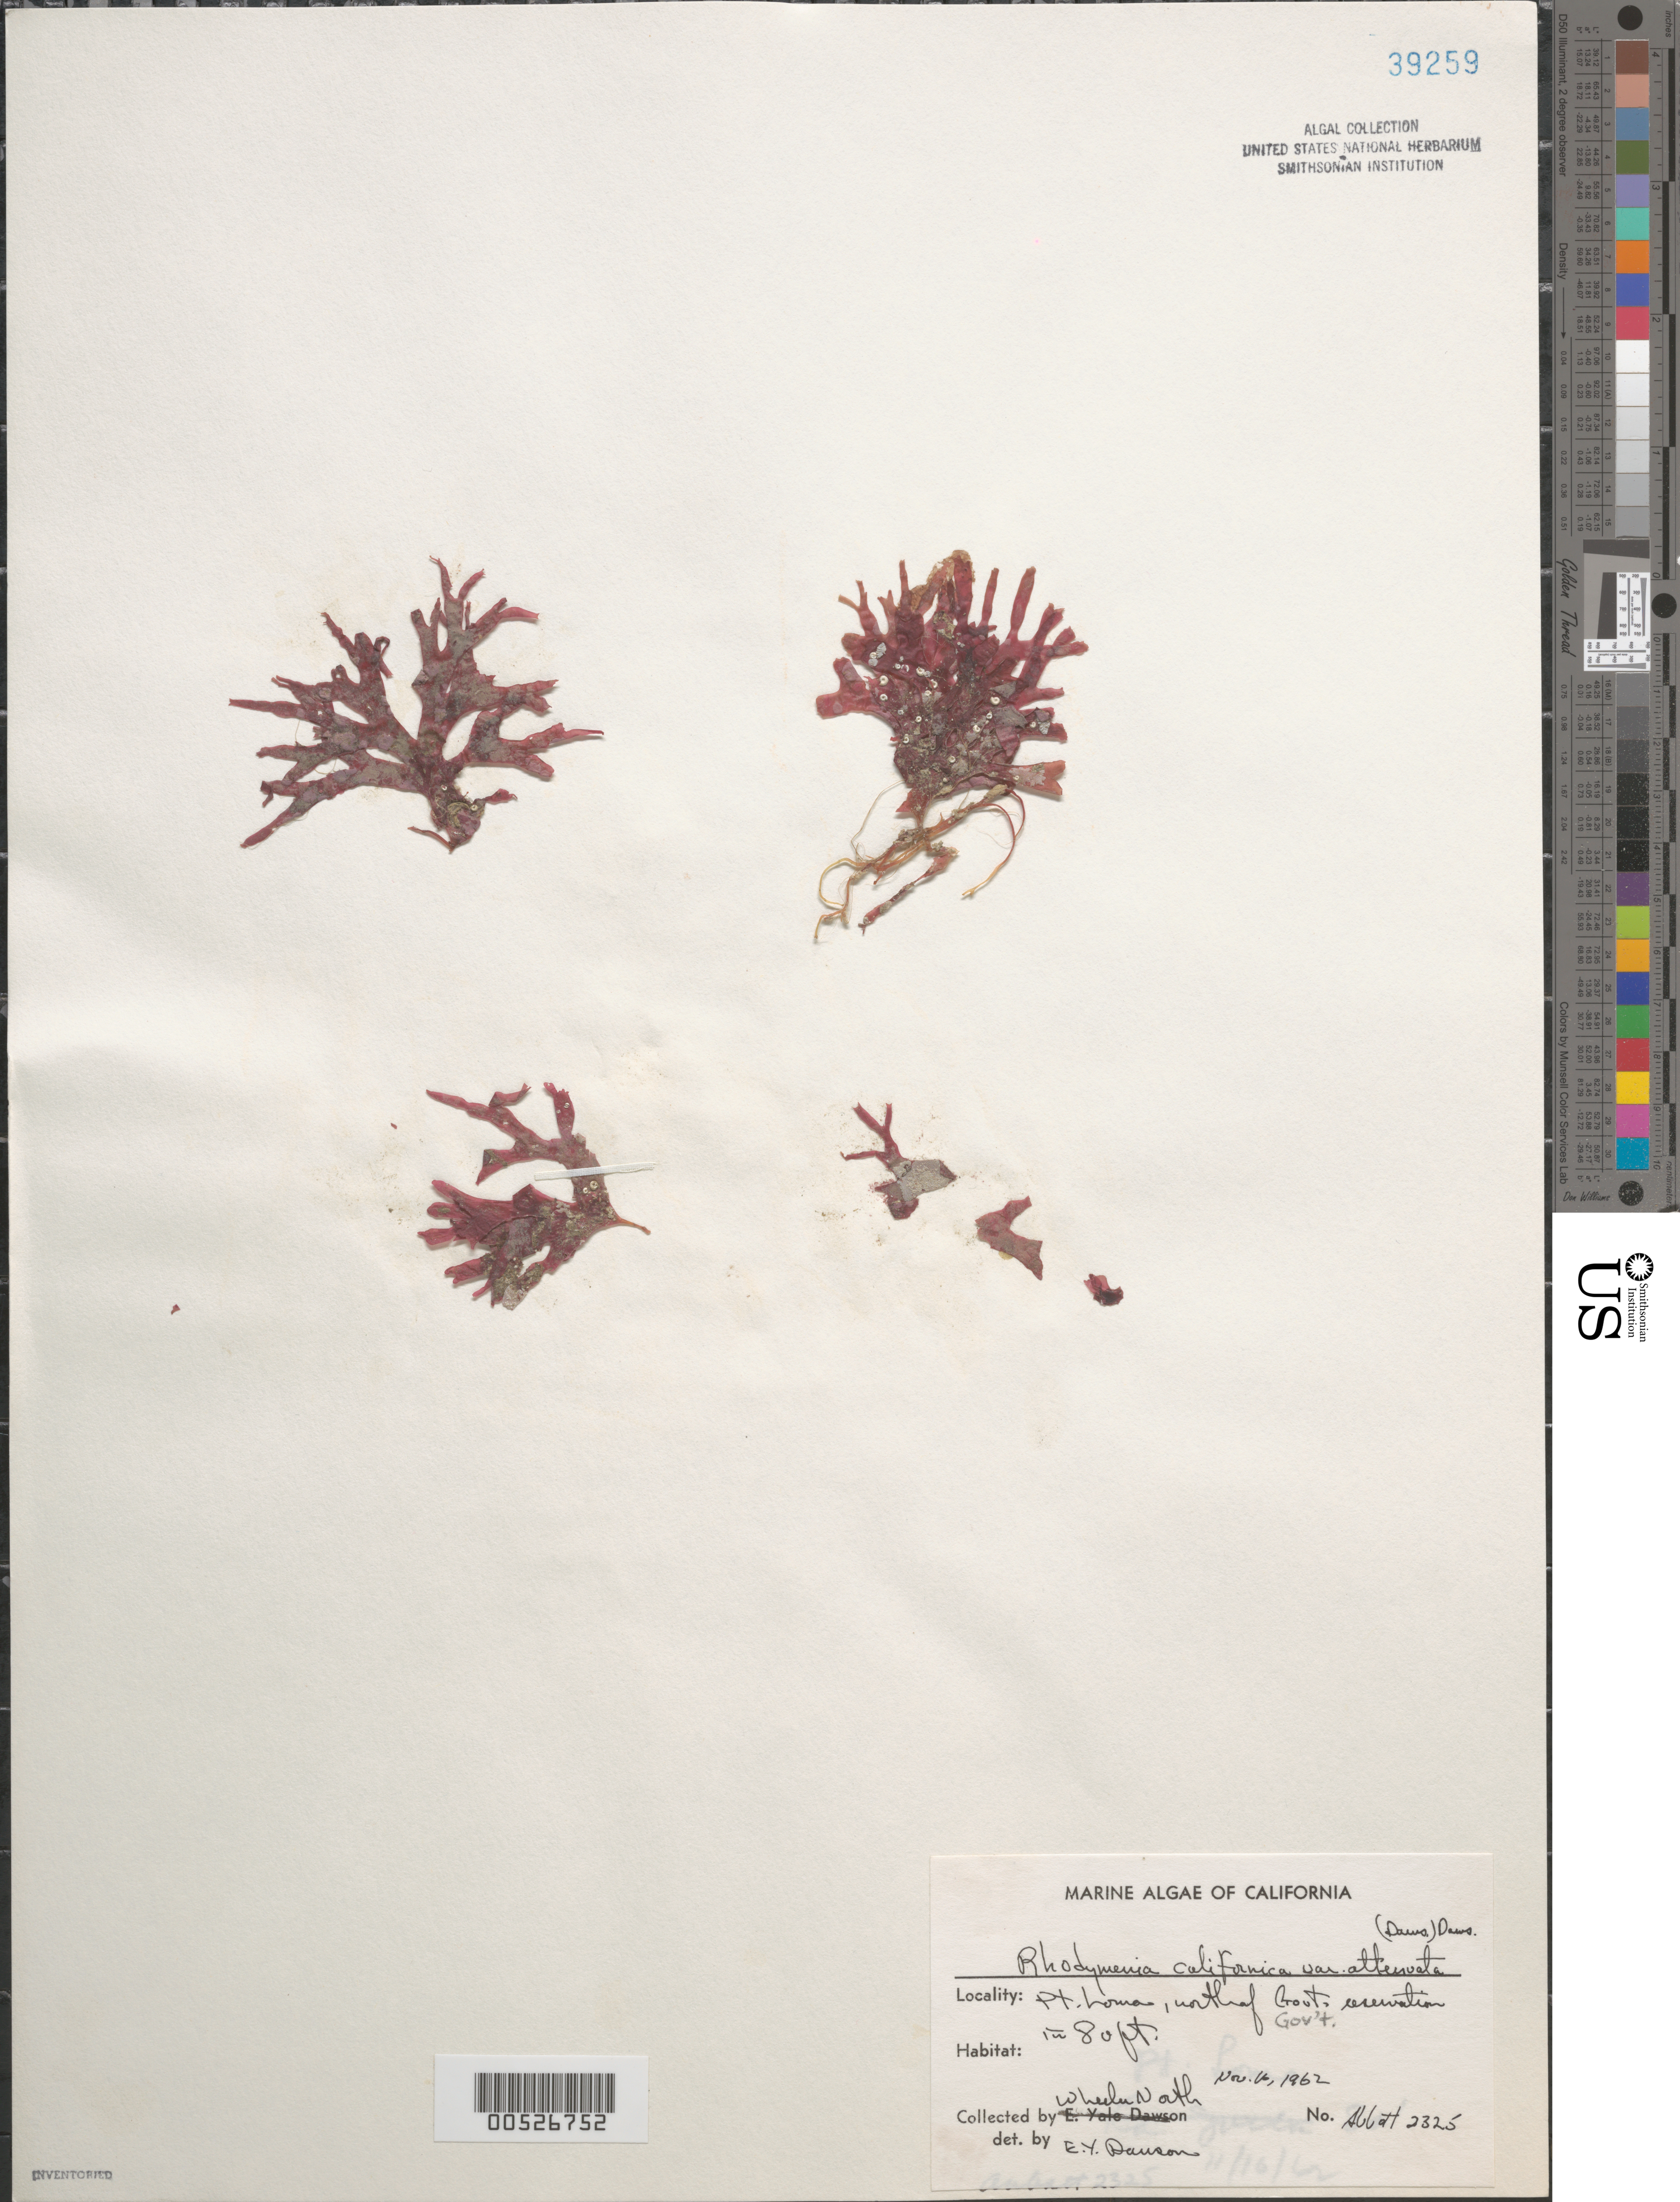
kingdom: Plantae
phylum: Rhodophyta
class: Florideophyceae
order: Rhodymeniales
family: Rhodymeniaceae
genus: Rhodymenia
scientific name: Rhodymenia californica var. attenuata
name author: (Daws.) E.Y. Dawson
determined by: Dawson, E. Y.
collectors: W. North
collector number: IAA 2325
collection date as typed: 16 Nov 1962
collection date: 1962-11-16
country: United States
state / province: California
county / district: San Diego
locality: Point Loma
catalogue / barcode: US 39259